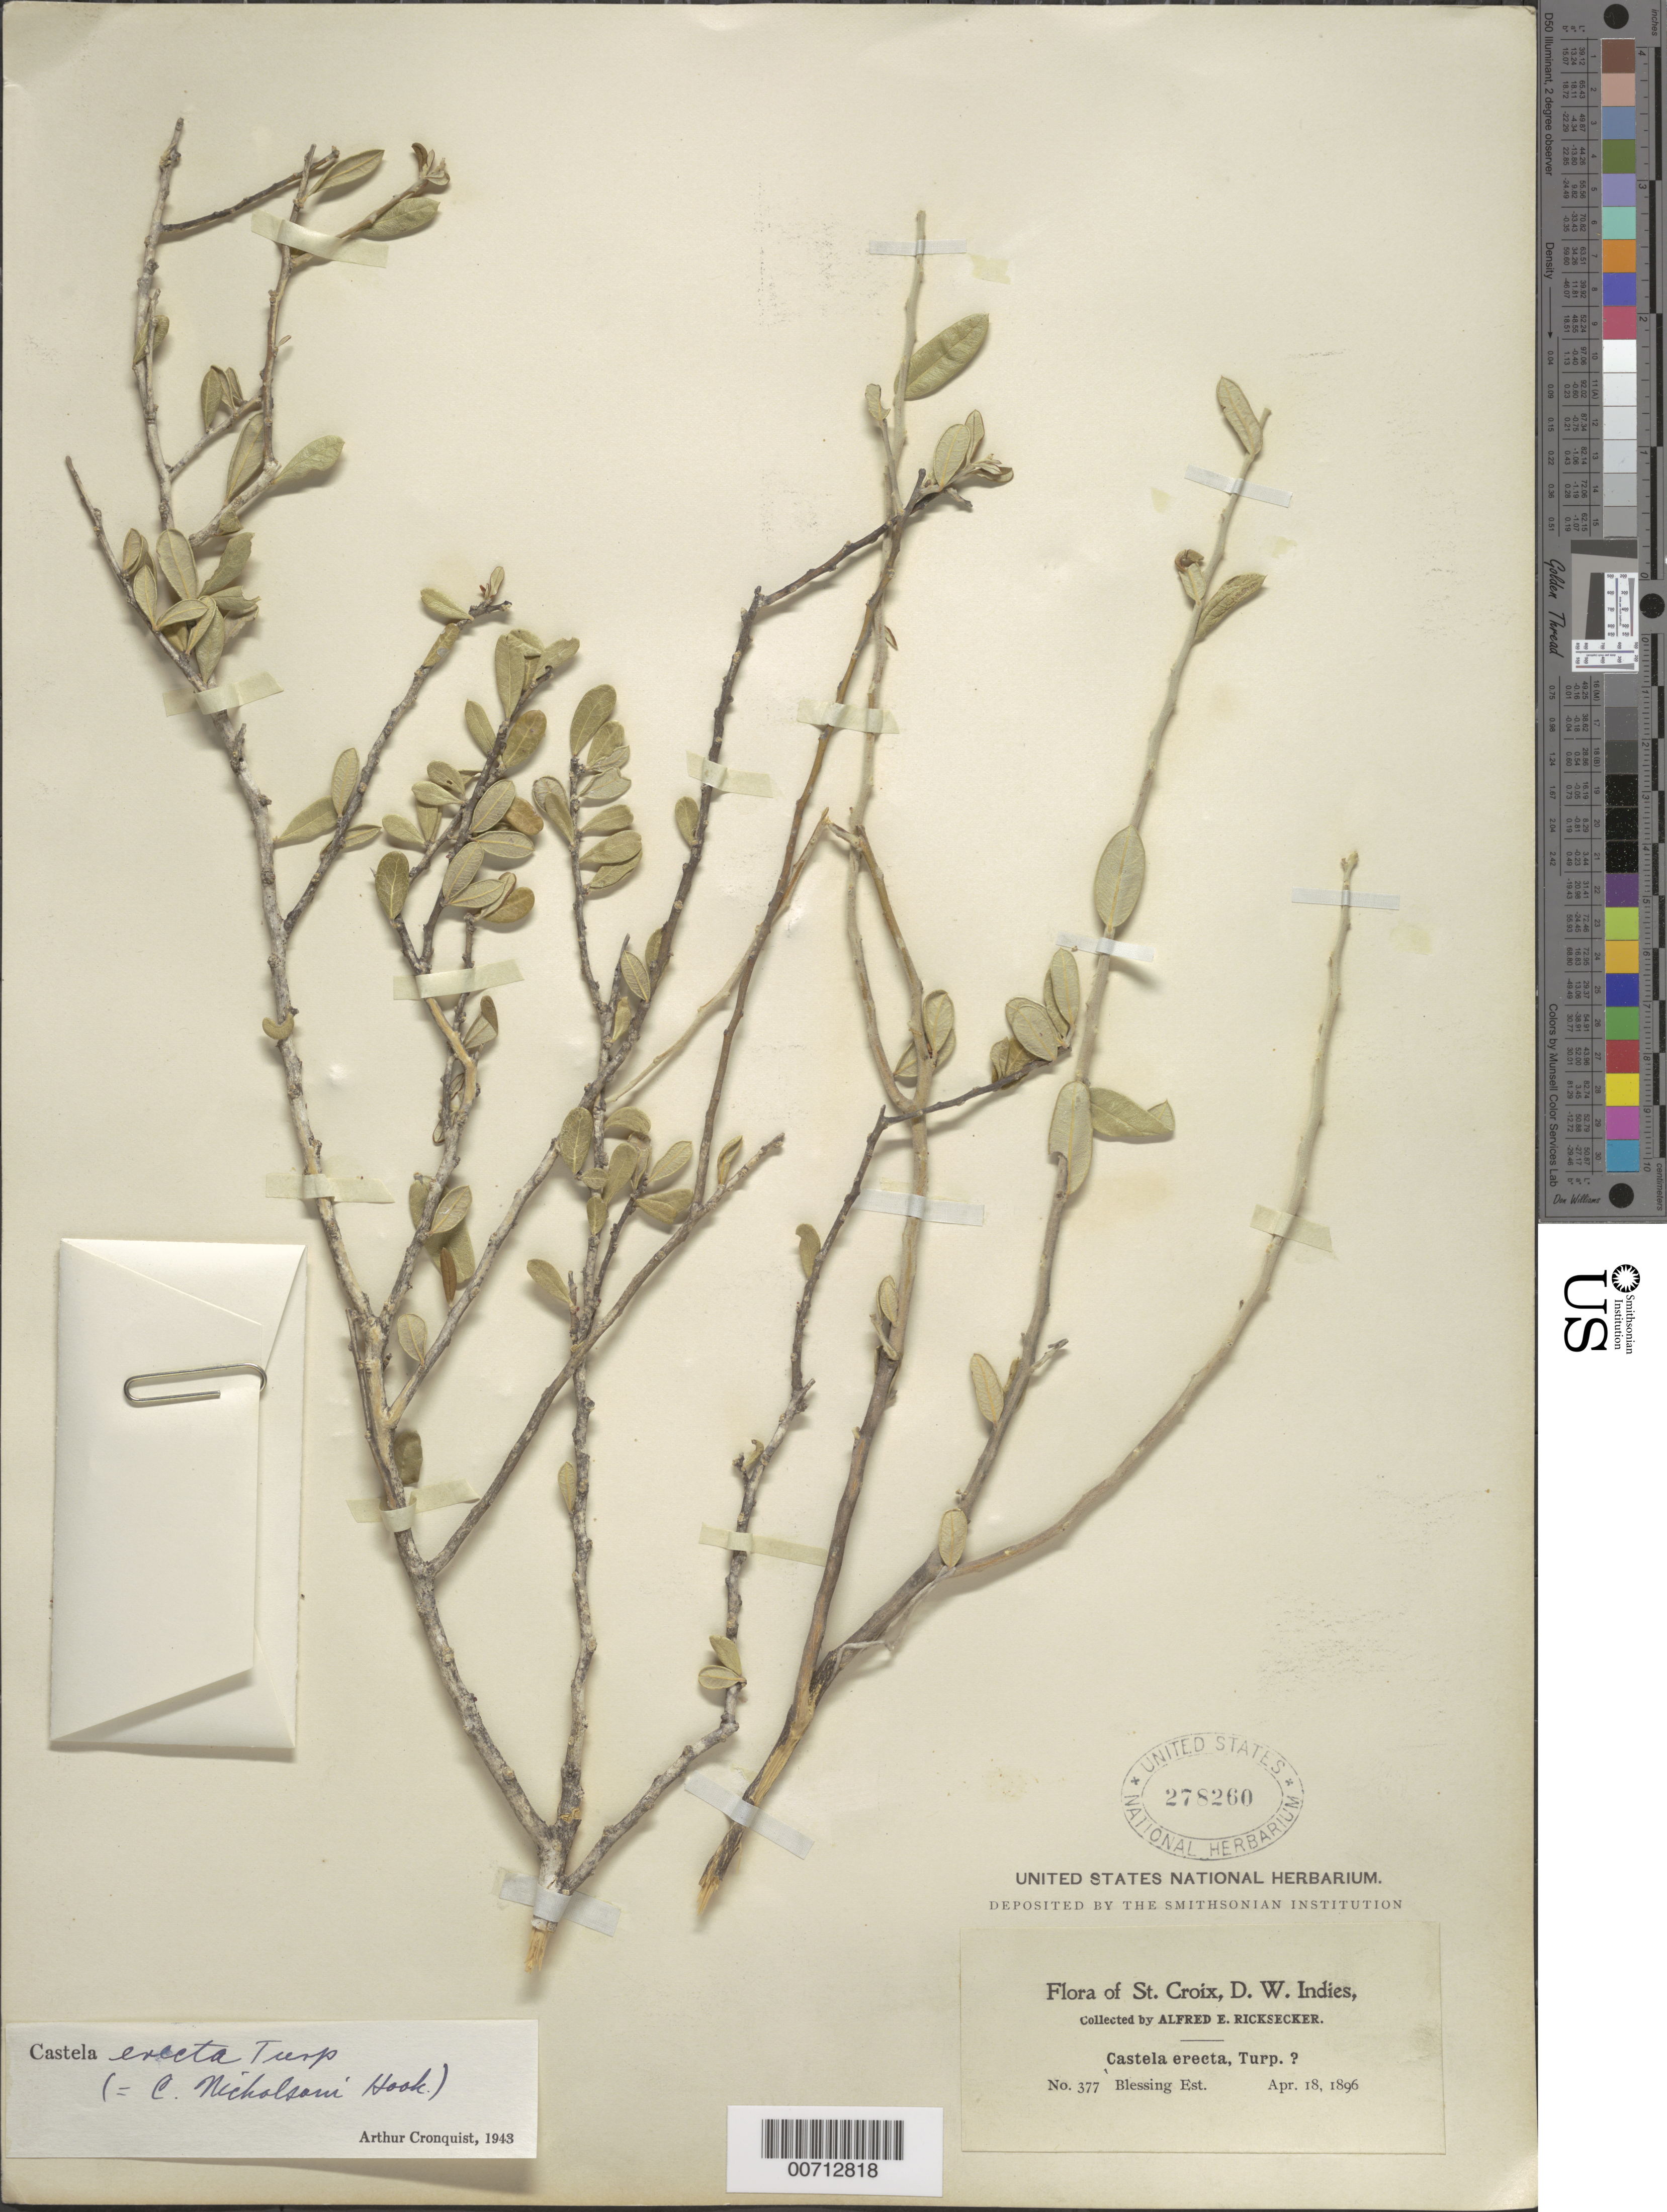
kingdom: Plantae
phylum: Tracheophyta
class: Magnoliopsida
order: Sapindales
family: Simaroubaceae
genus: Castela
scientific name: Castela erecta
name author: Turpin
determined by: Cronquist, A. J.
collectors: A. E. Ricksecker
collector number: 377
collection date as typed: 18 Apr 1896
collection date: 1896-04-18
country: U.S. Virgin Islands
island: St. Croix Island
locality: Blessing Est.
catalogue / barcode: US 278260